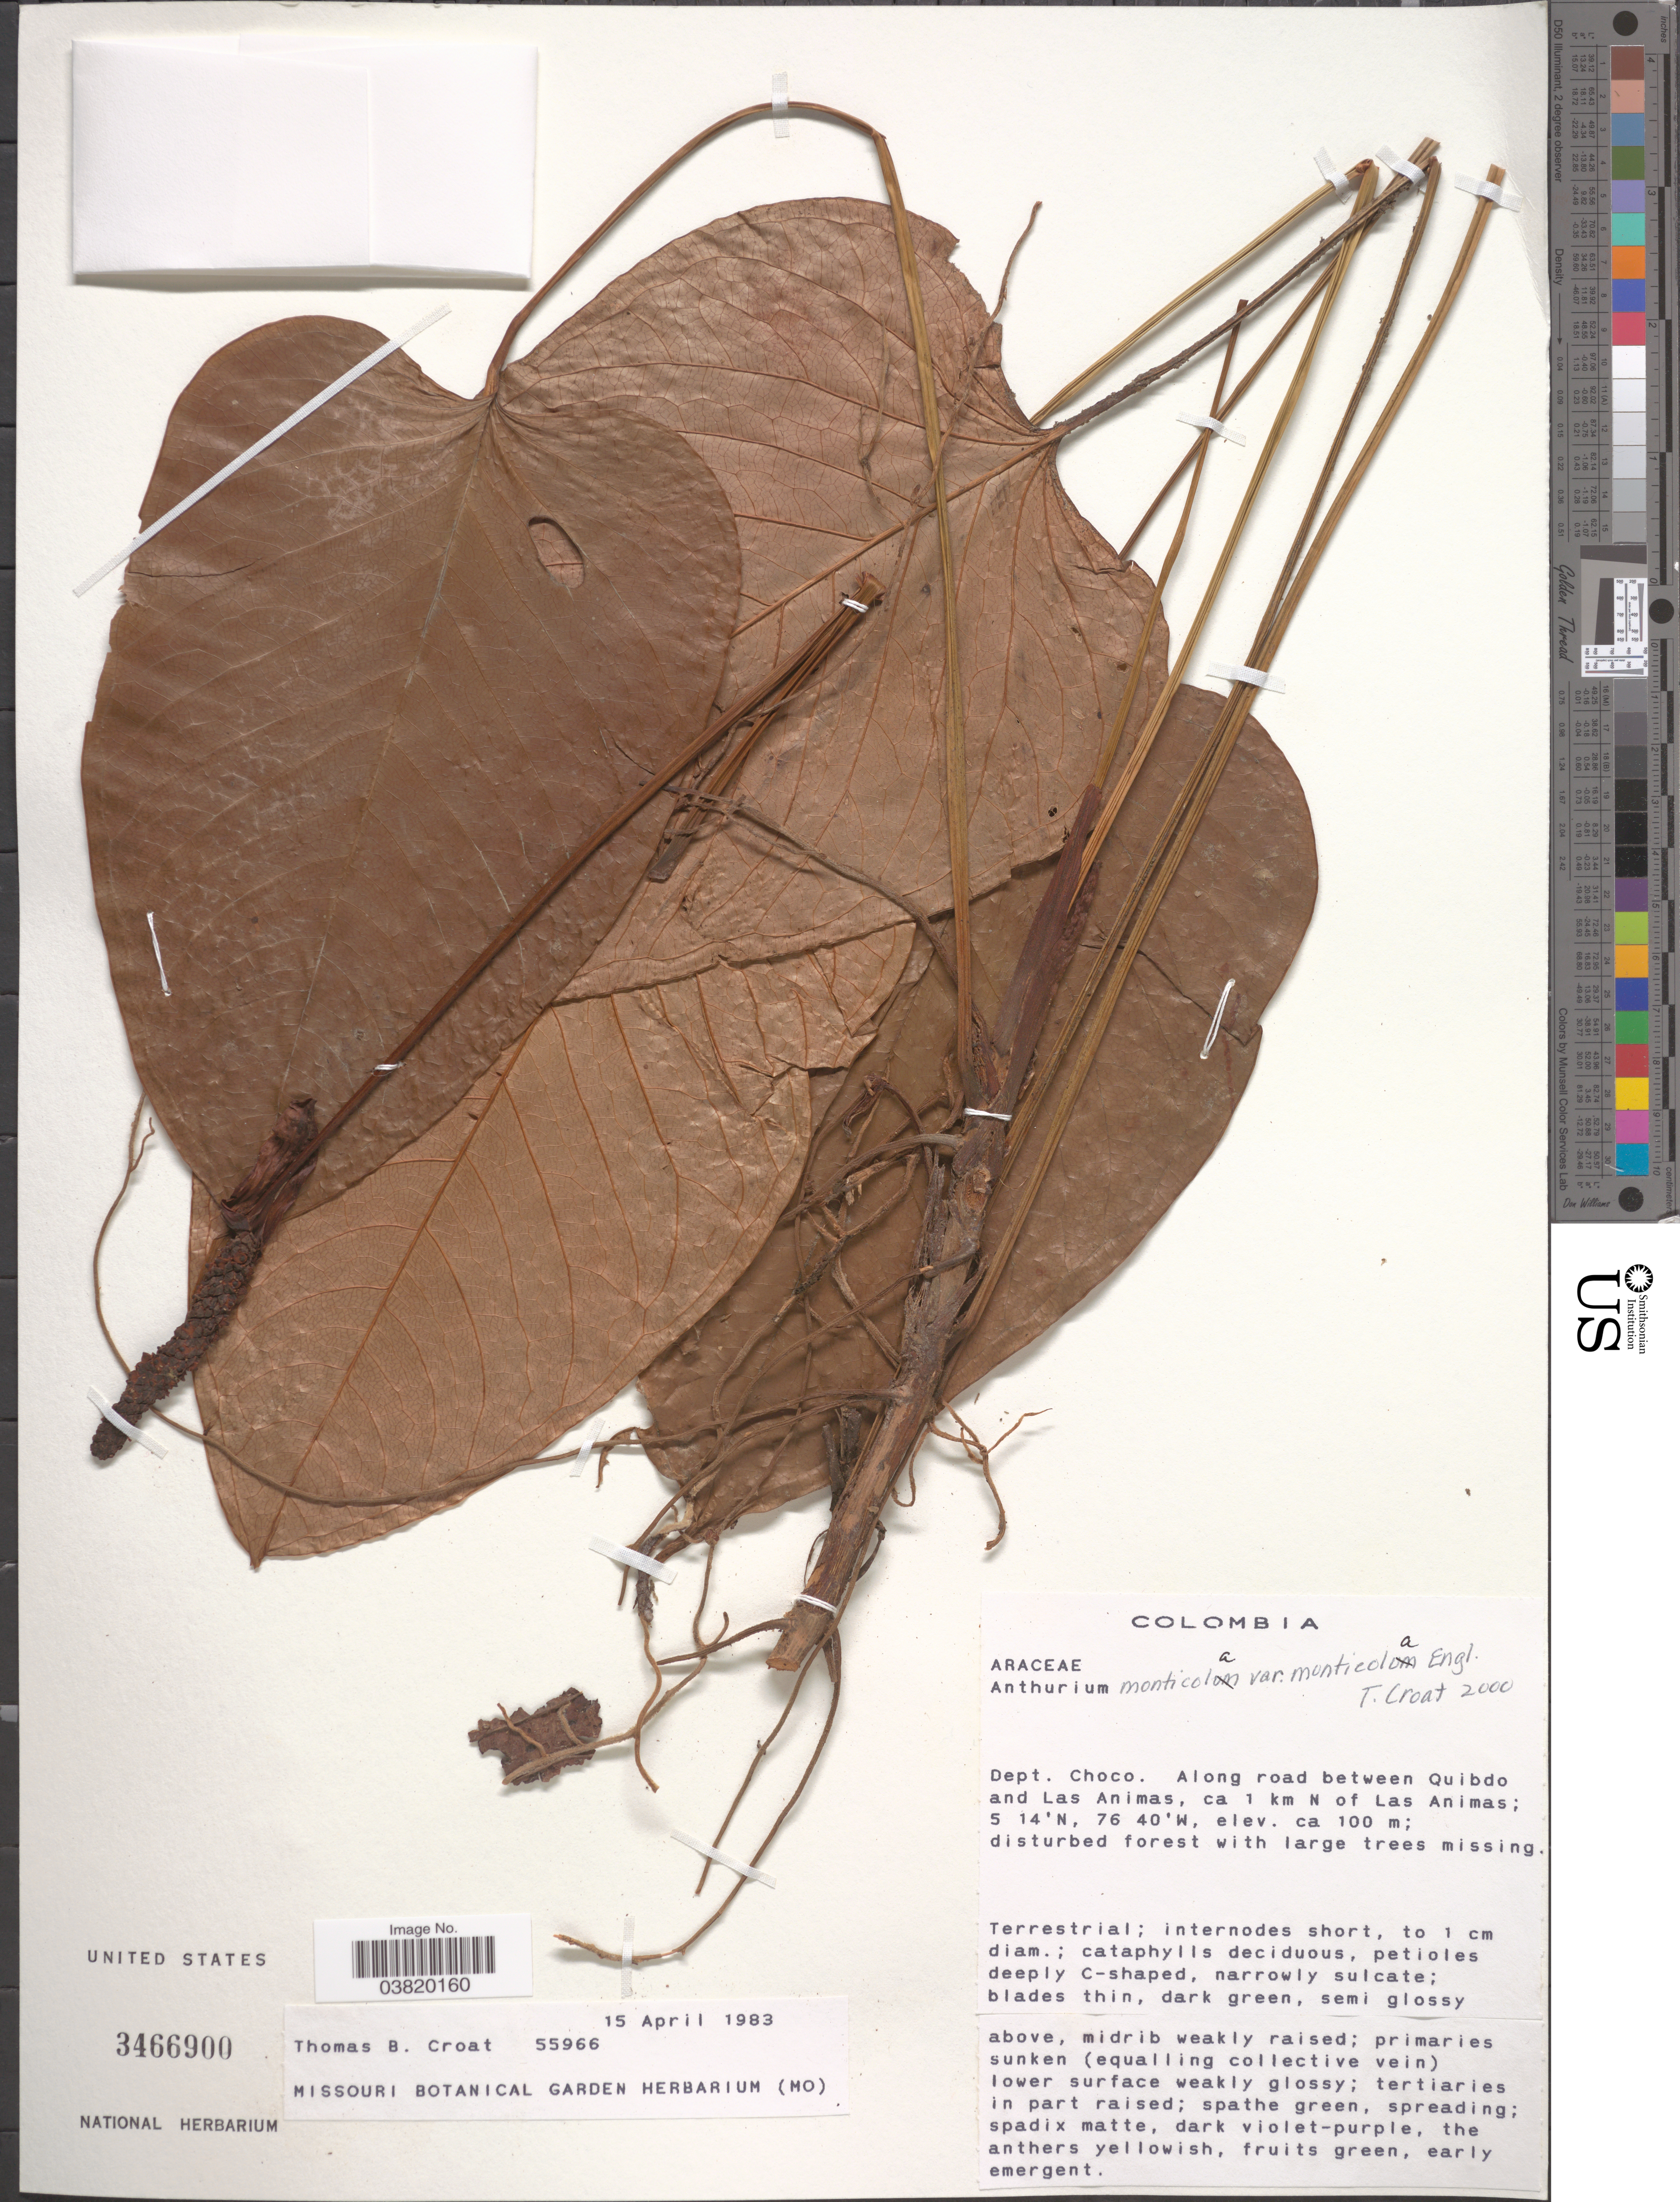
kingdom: Plantae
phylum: Tracheophyta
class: Liliopsida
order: Alismatales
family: Araceae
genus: Anthurium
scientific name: Anthurium monticola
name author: Engl.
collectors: T. B. Croat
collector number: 55966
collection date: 1983-04-15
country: Colombia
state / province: Chocó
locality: Dept. Choco. Along road between Quibdo and Las Animas, ca 1 km N of Las Animas.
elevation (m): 100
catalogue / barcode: US 3466900